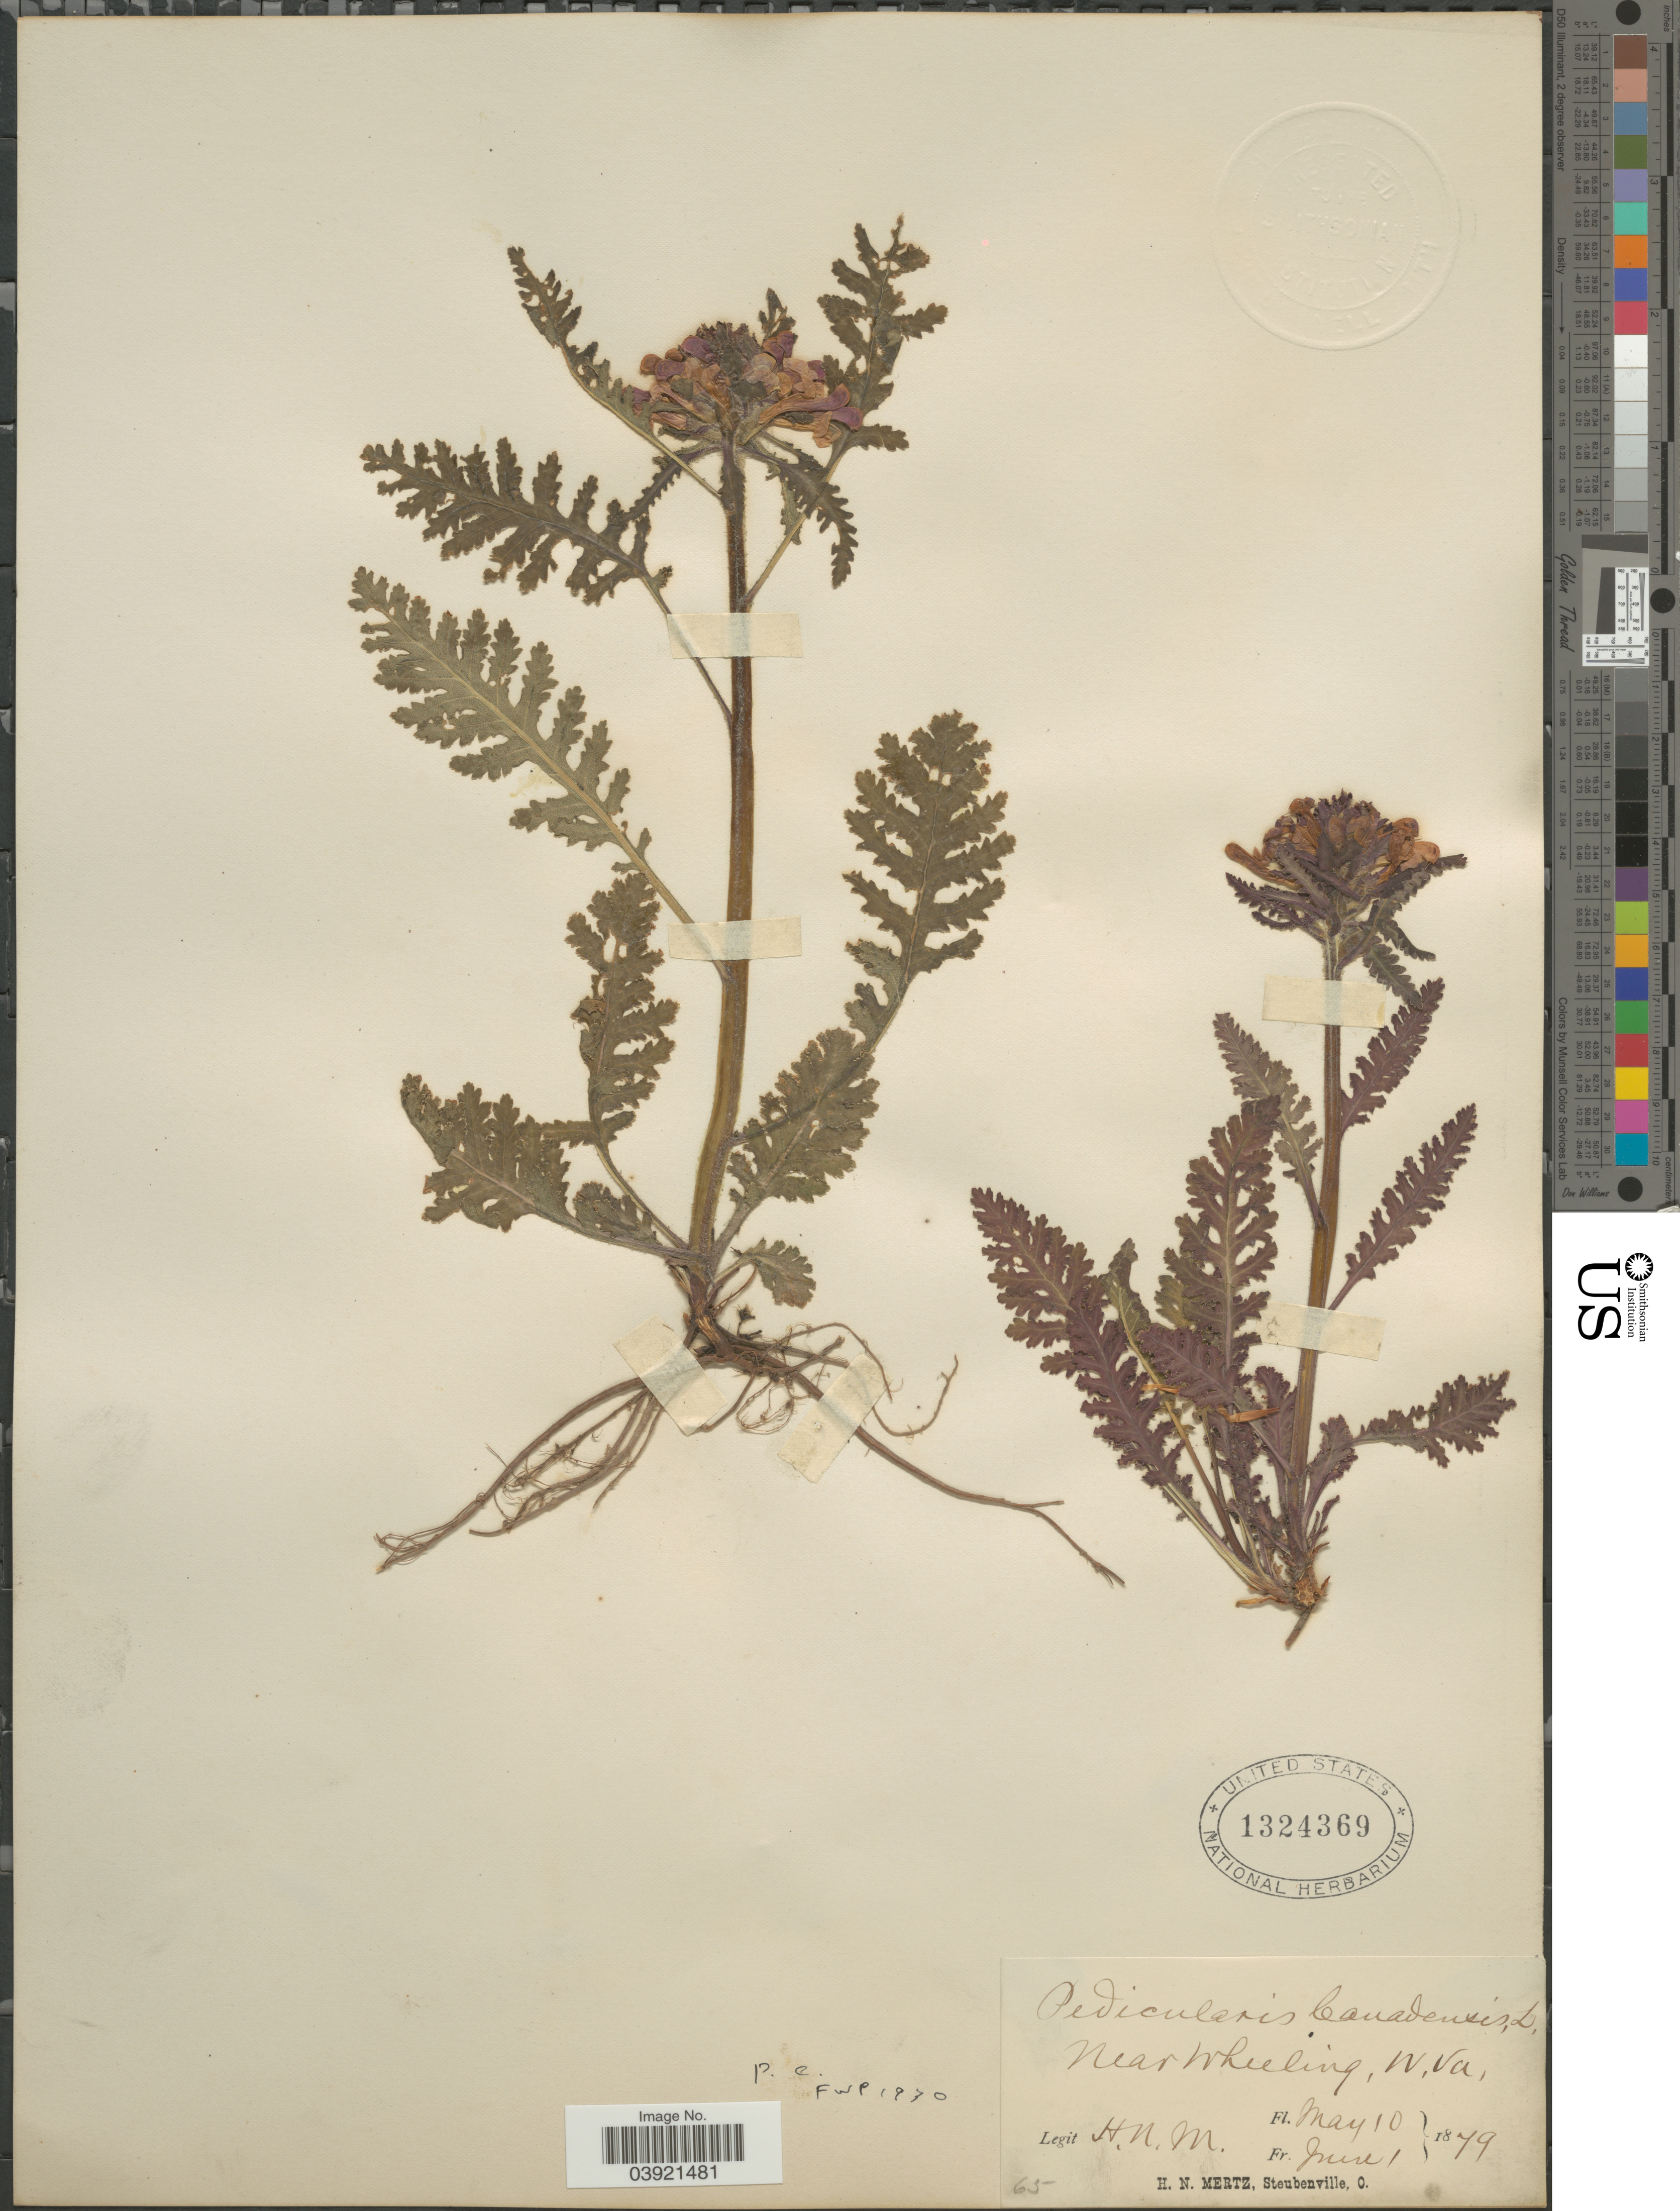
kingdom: Plantae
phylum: Tracheophyta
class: Magnoliopsida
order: Lamiales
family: Orobanchaceae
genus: Pedicularis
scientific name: Pedicularis canadensis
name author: L.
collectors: H. Mertz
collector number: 65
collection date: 1879-05-10/1879-06-01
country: United States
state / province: West Virginia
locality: Near Wheeling.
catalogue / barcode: US 1324369